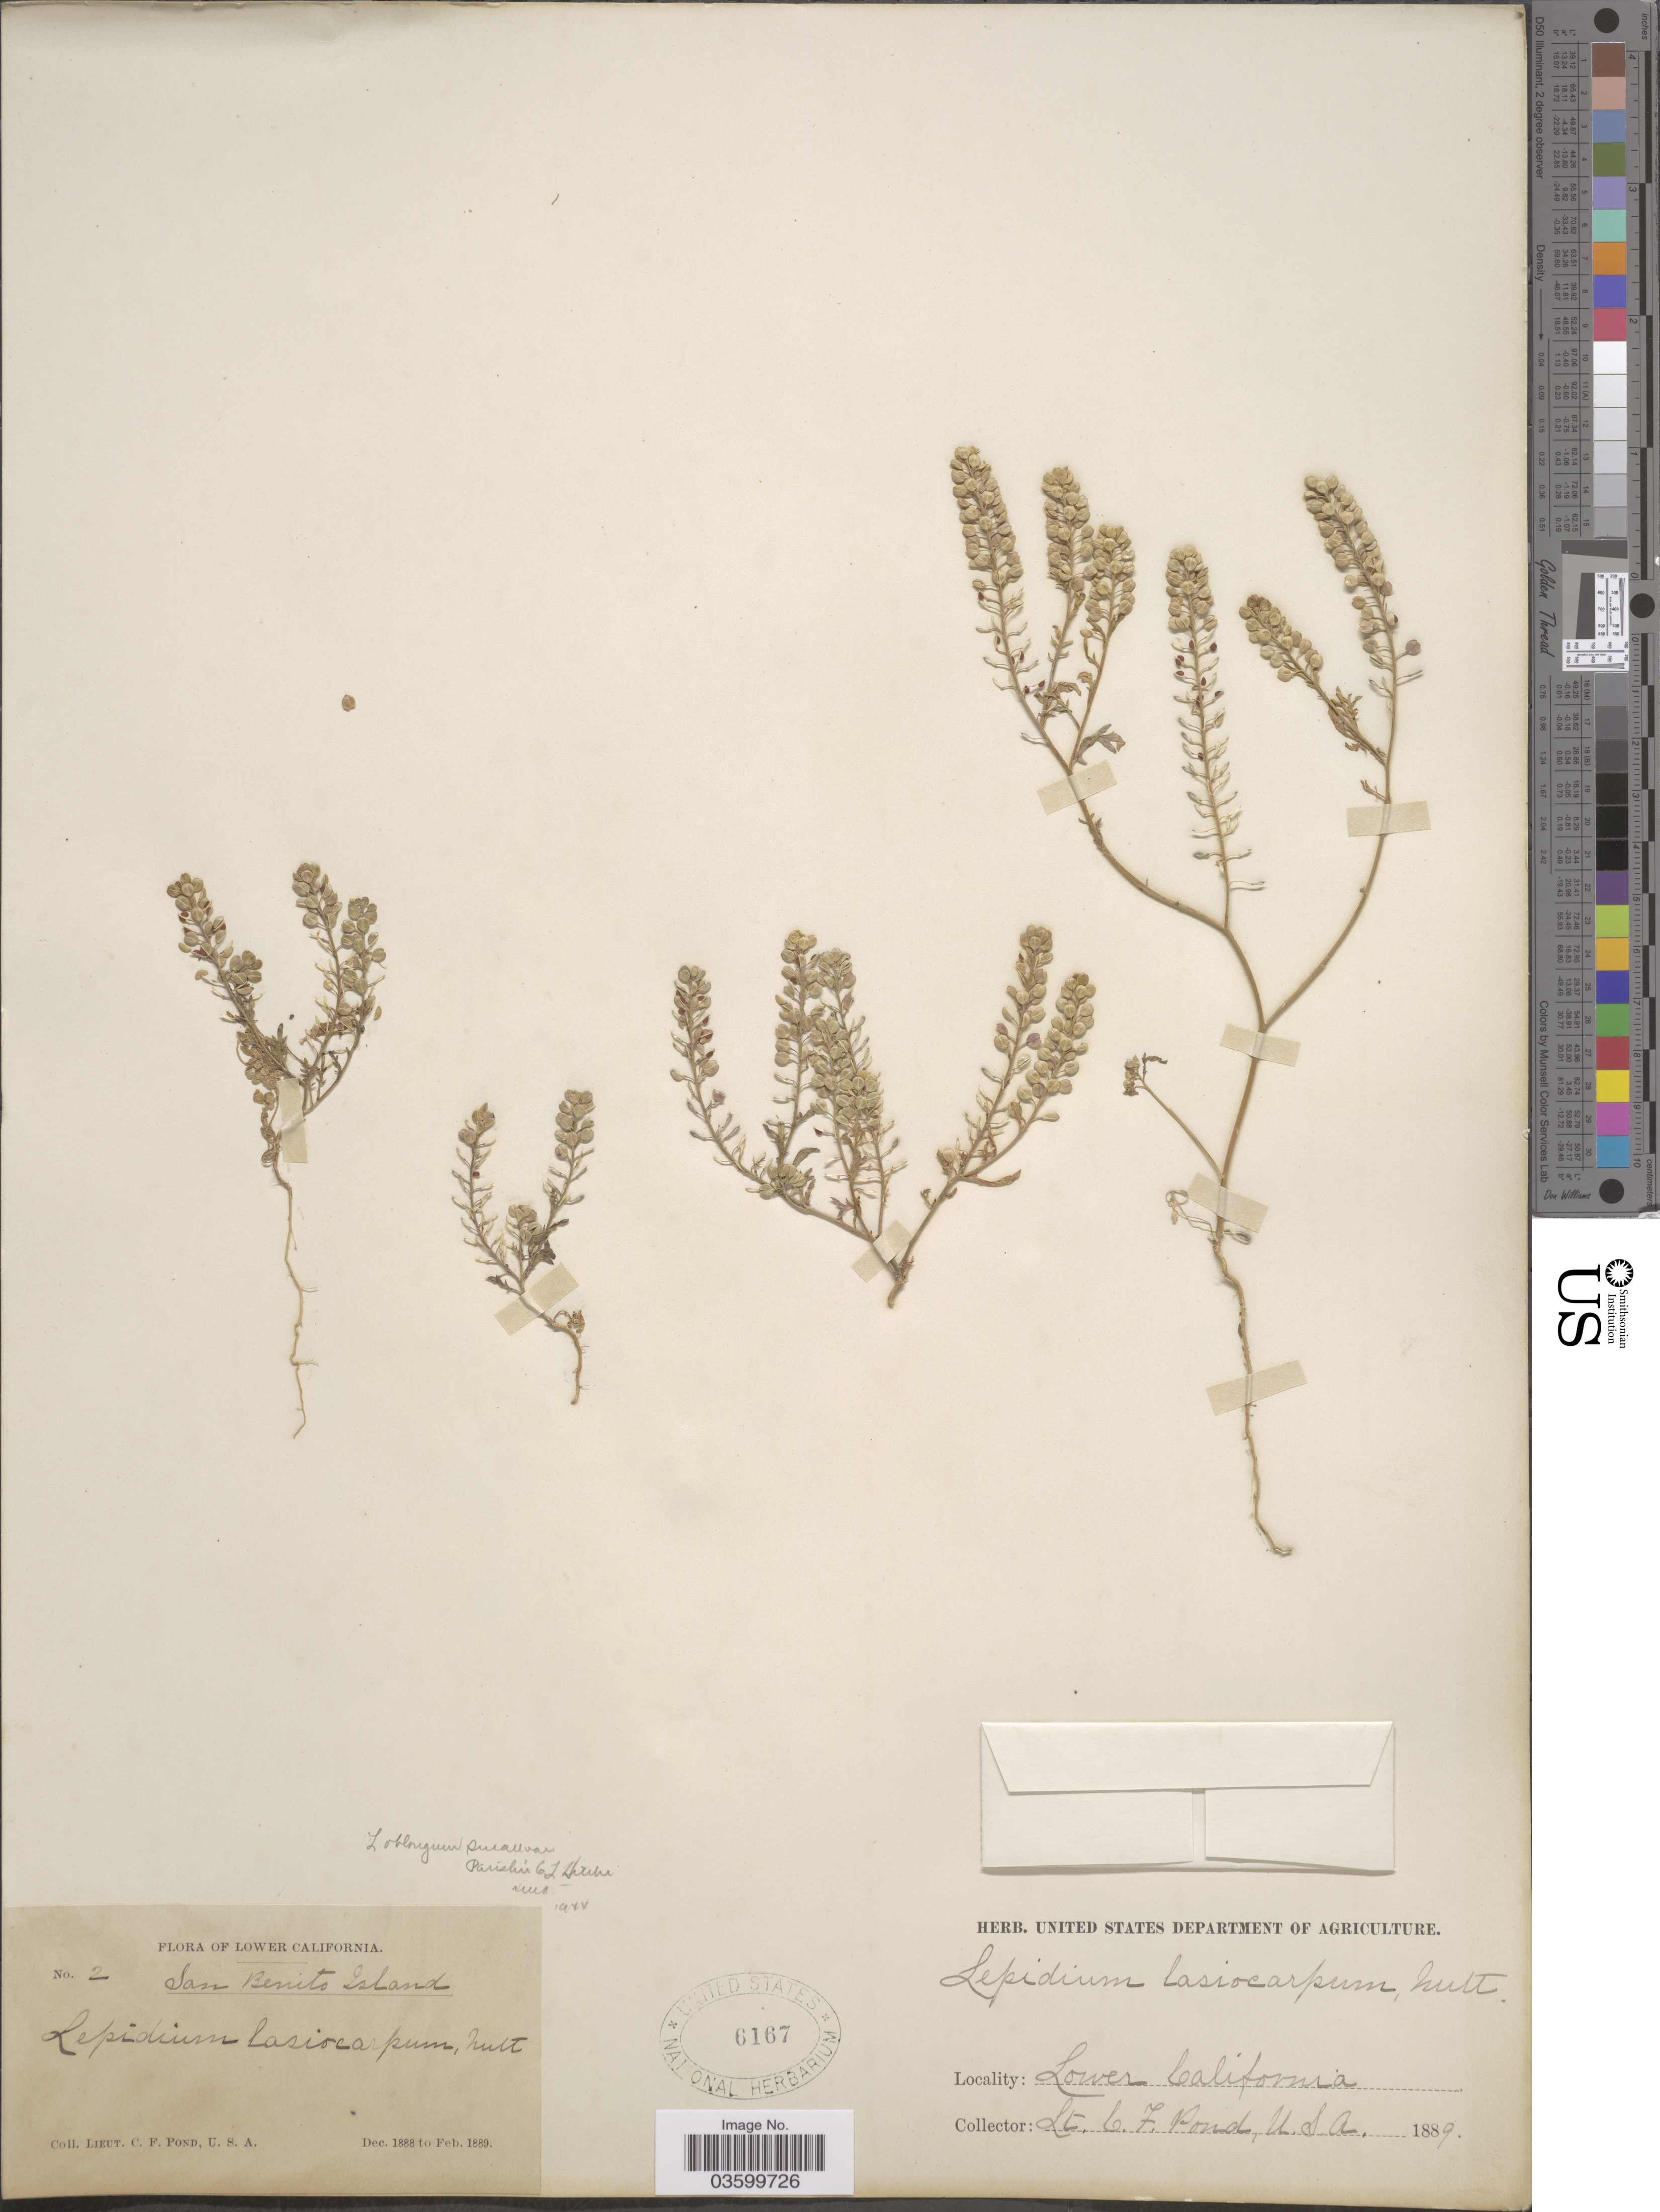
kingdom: Plantae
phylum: Tracheophyta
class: Magnoliopsida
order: Brassicales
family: Brassicaceae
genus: Lepidium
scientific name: Lepidium oblongum var. insulare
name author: C.L. Hitchc.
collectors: C. Pond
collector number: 2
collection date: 1888-12/1889-02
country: Mexico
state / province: Baja California Norte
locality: Lower California. San Benito Island.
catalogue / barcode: US 6167